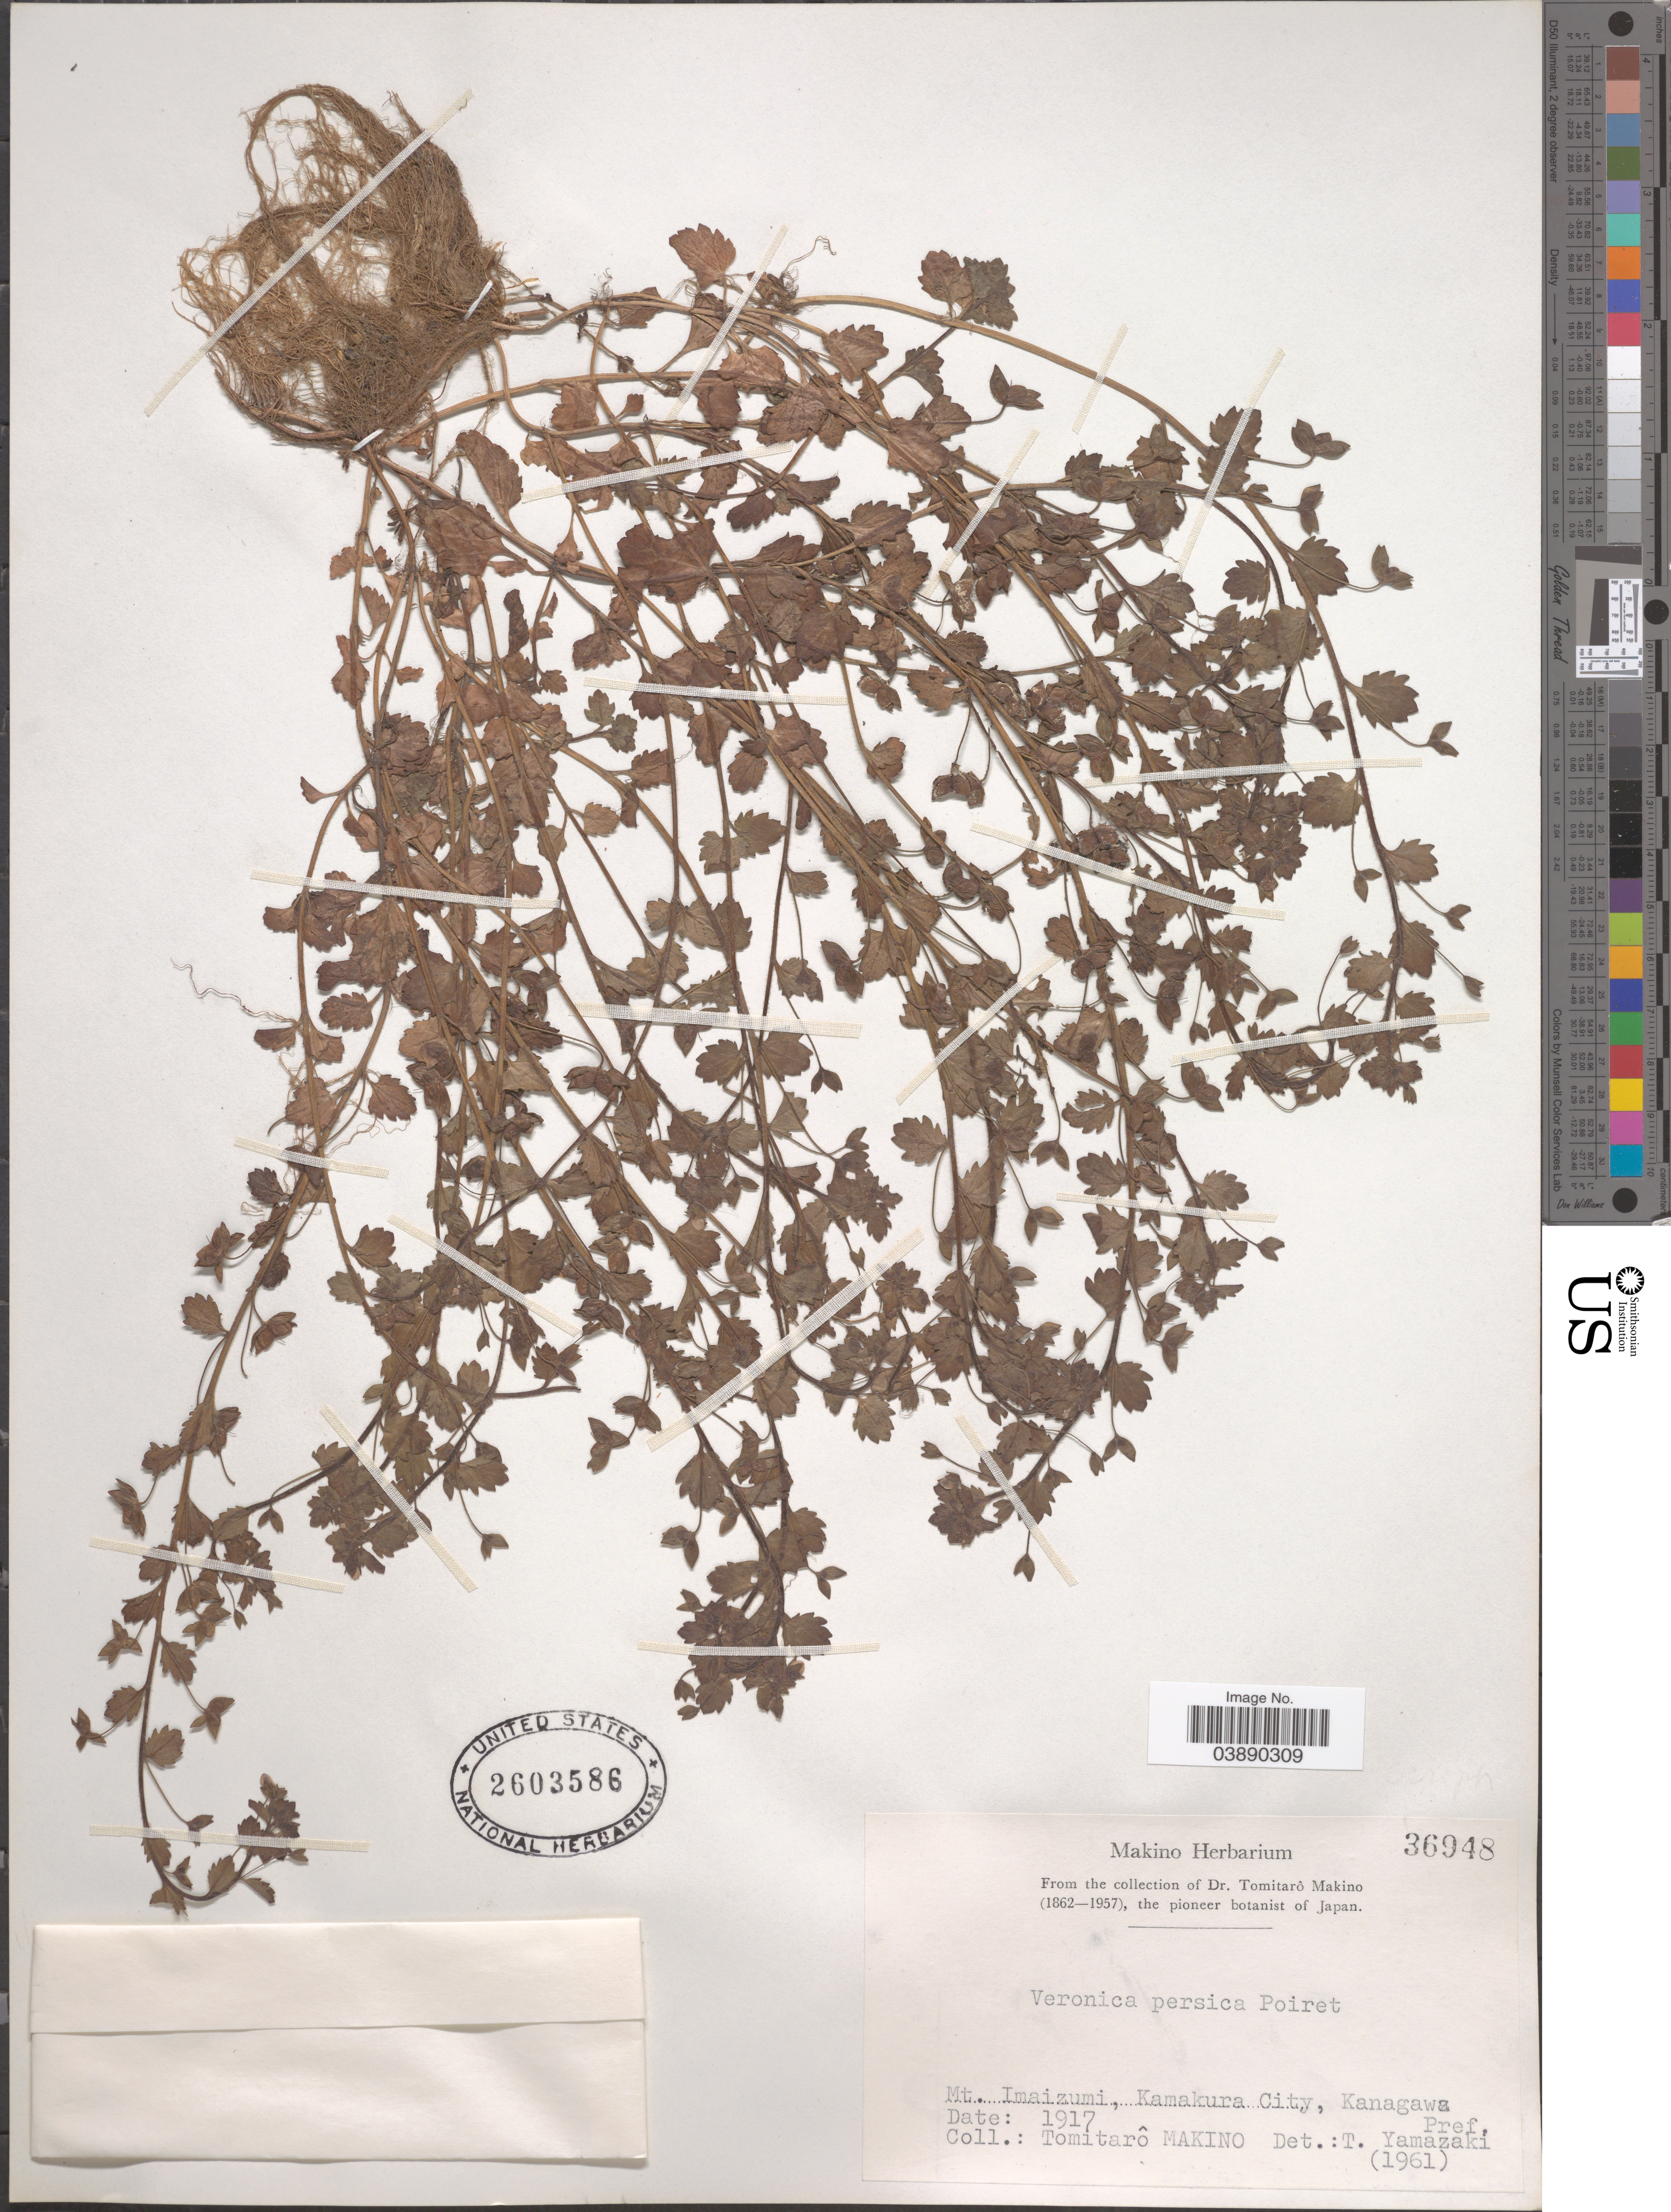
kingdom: Plantae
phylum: Tracheophyta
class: Magnoliopsida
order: Lamiales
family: Plantaginaceae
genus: Veronica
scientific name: Veronica persica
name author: Poir.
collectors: T. Makino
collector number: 36948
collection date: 1917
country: Japan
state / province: Kanagawa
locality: Mt. Imaizumi, Kamakura City, Kanagawa Pref.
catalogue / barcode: US 2603586